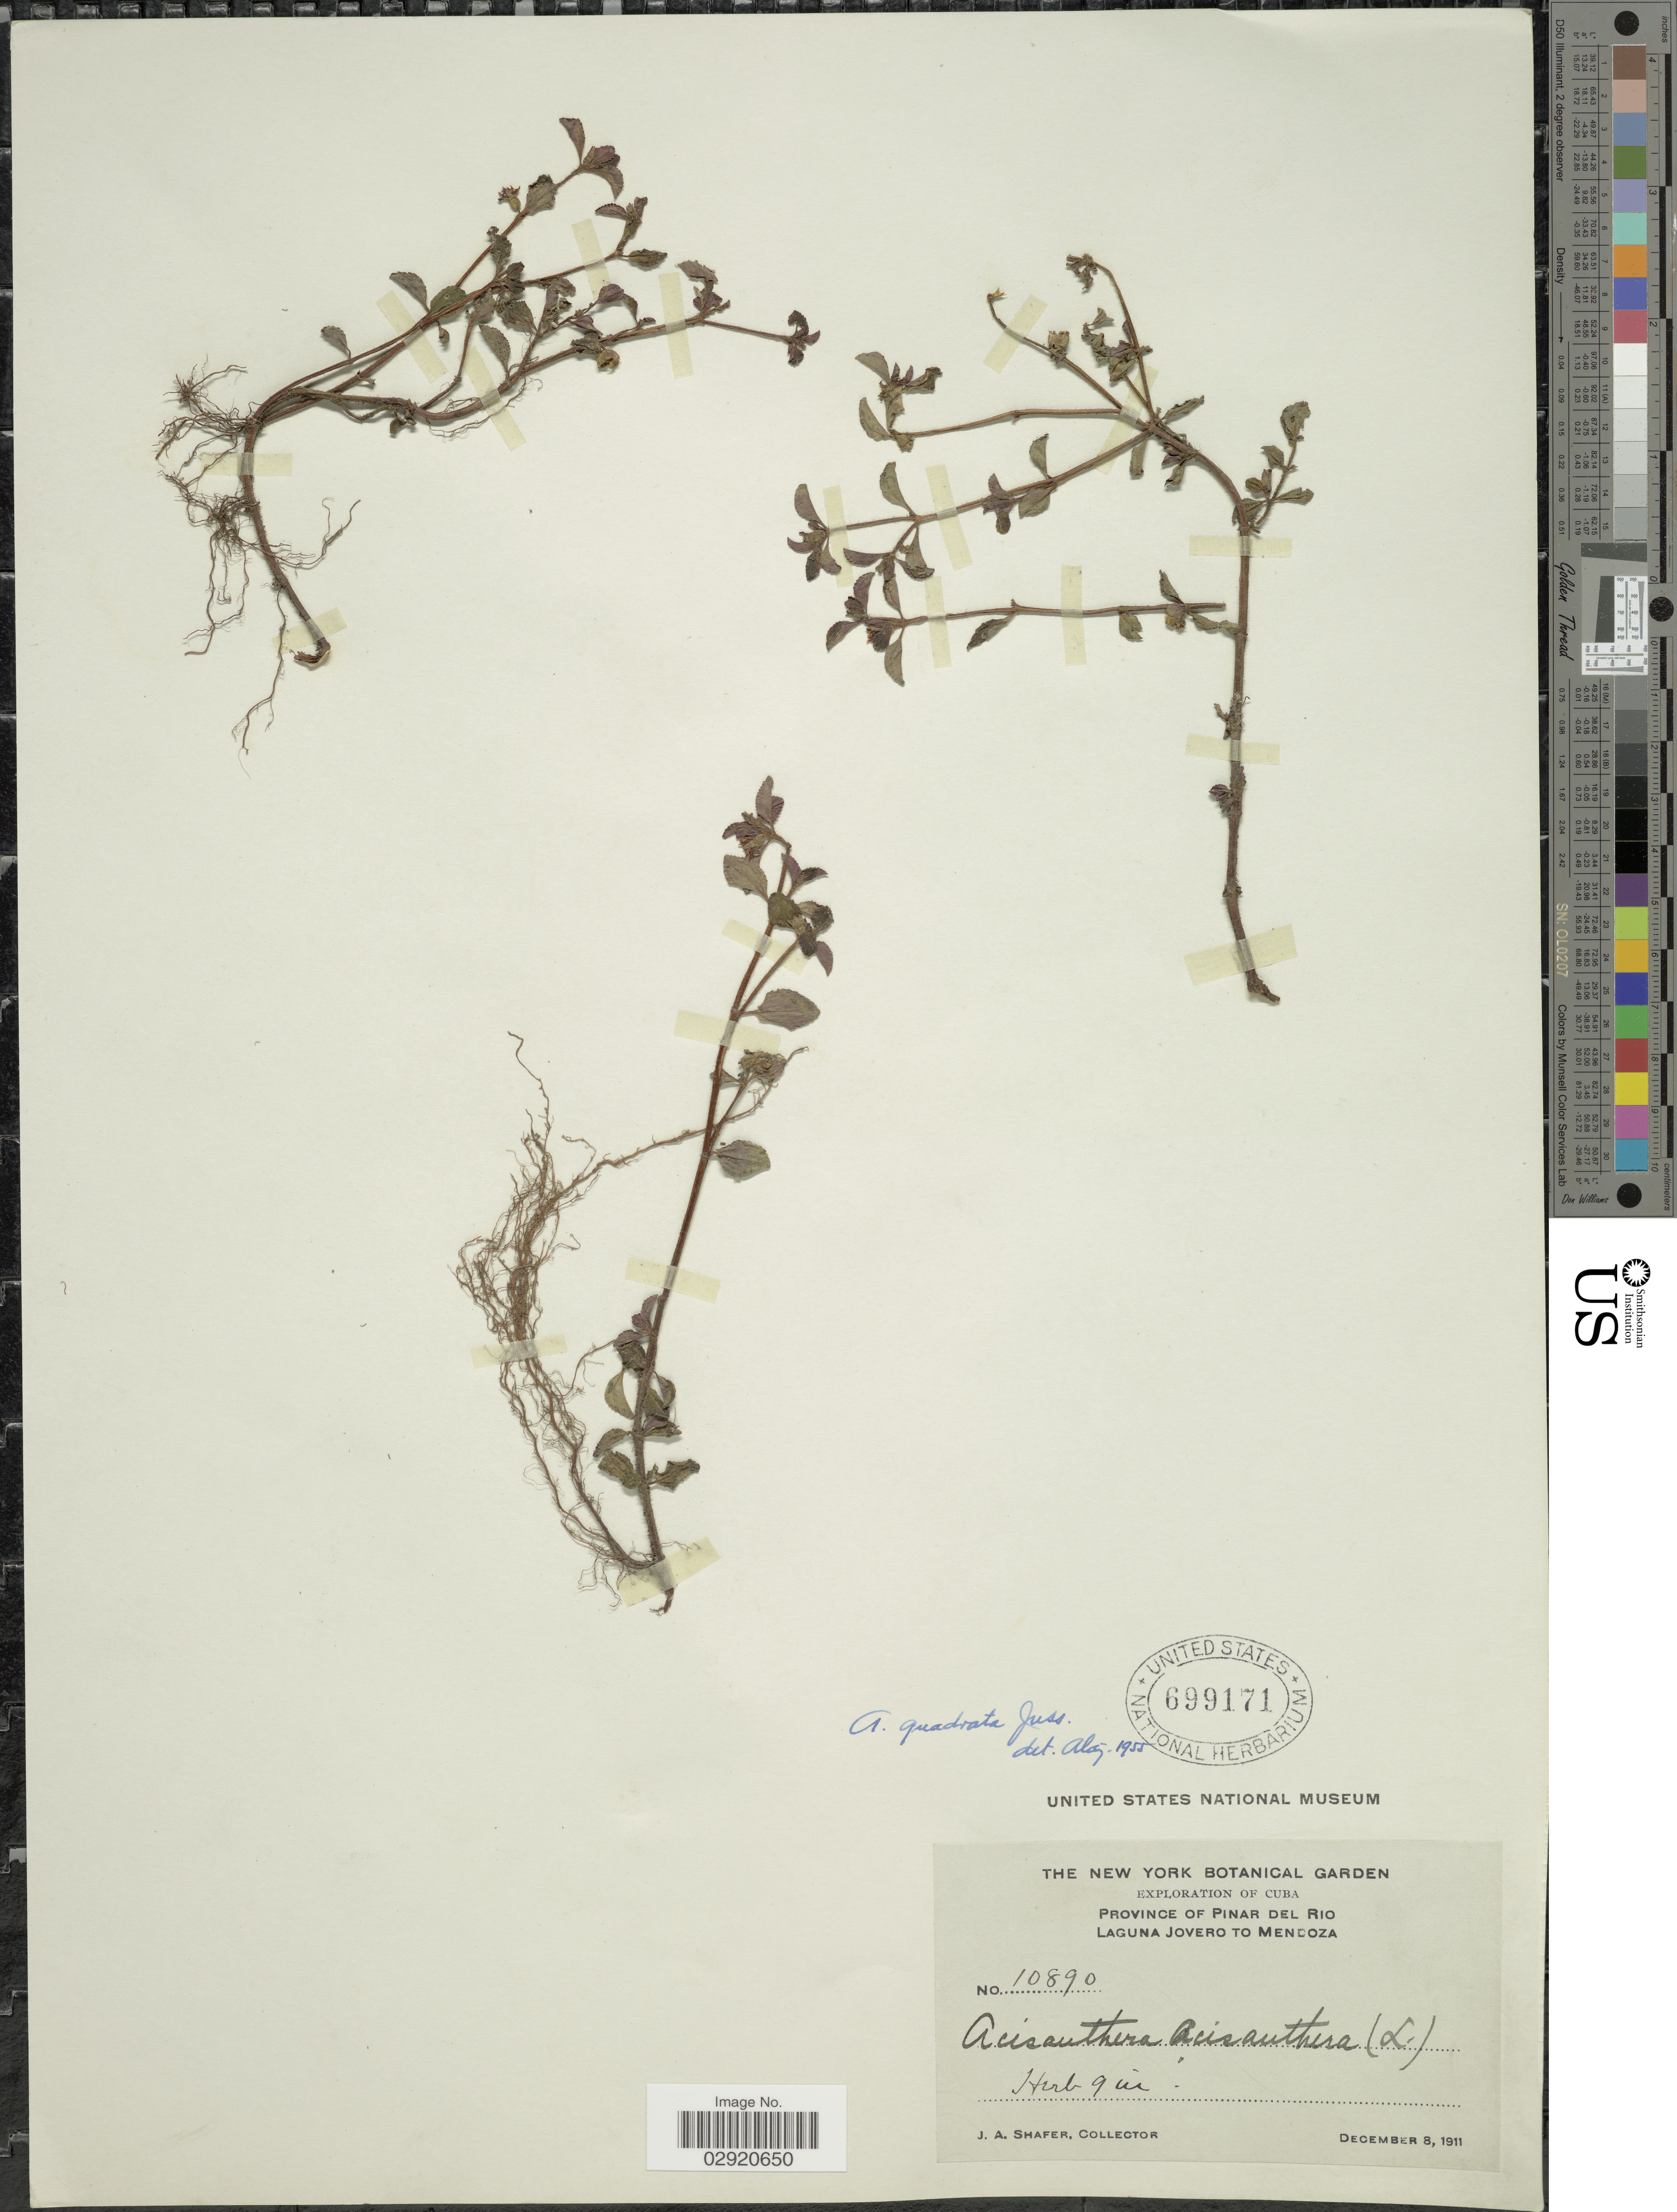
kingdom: Plantae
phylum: Tracheophyta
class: Magnoliopsida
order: Myrtales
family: Melastomataceae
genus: Acisanthera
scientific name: Acisanthera erecta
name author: Gleason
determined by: Nunes da Silva, Diego, (RB), Jardim Botanico do Rio de Janeiro - Herbario (BRAZIL)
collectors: J. A. Shafer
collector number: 10890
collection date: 1911-12-08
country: Cuba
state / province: Pinar del Río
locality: Laguna Jovero to Mendoza.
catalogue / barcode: US 699171